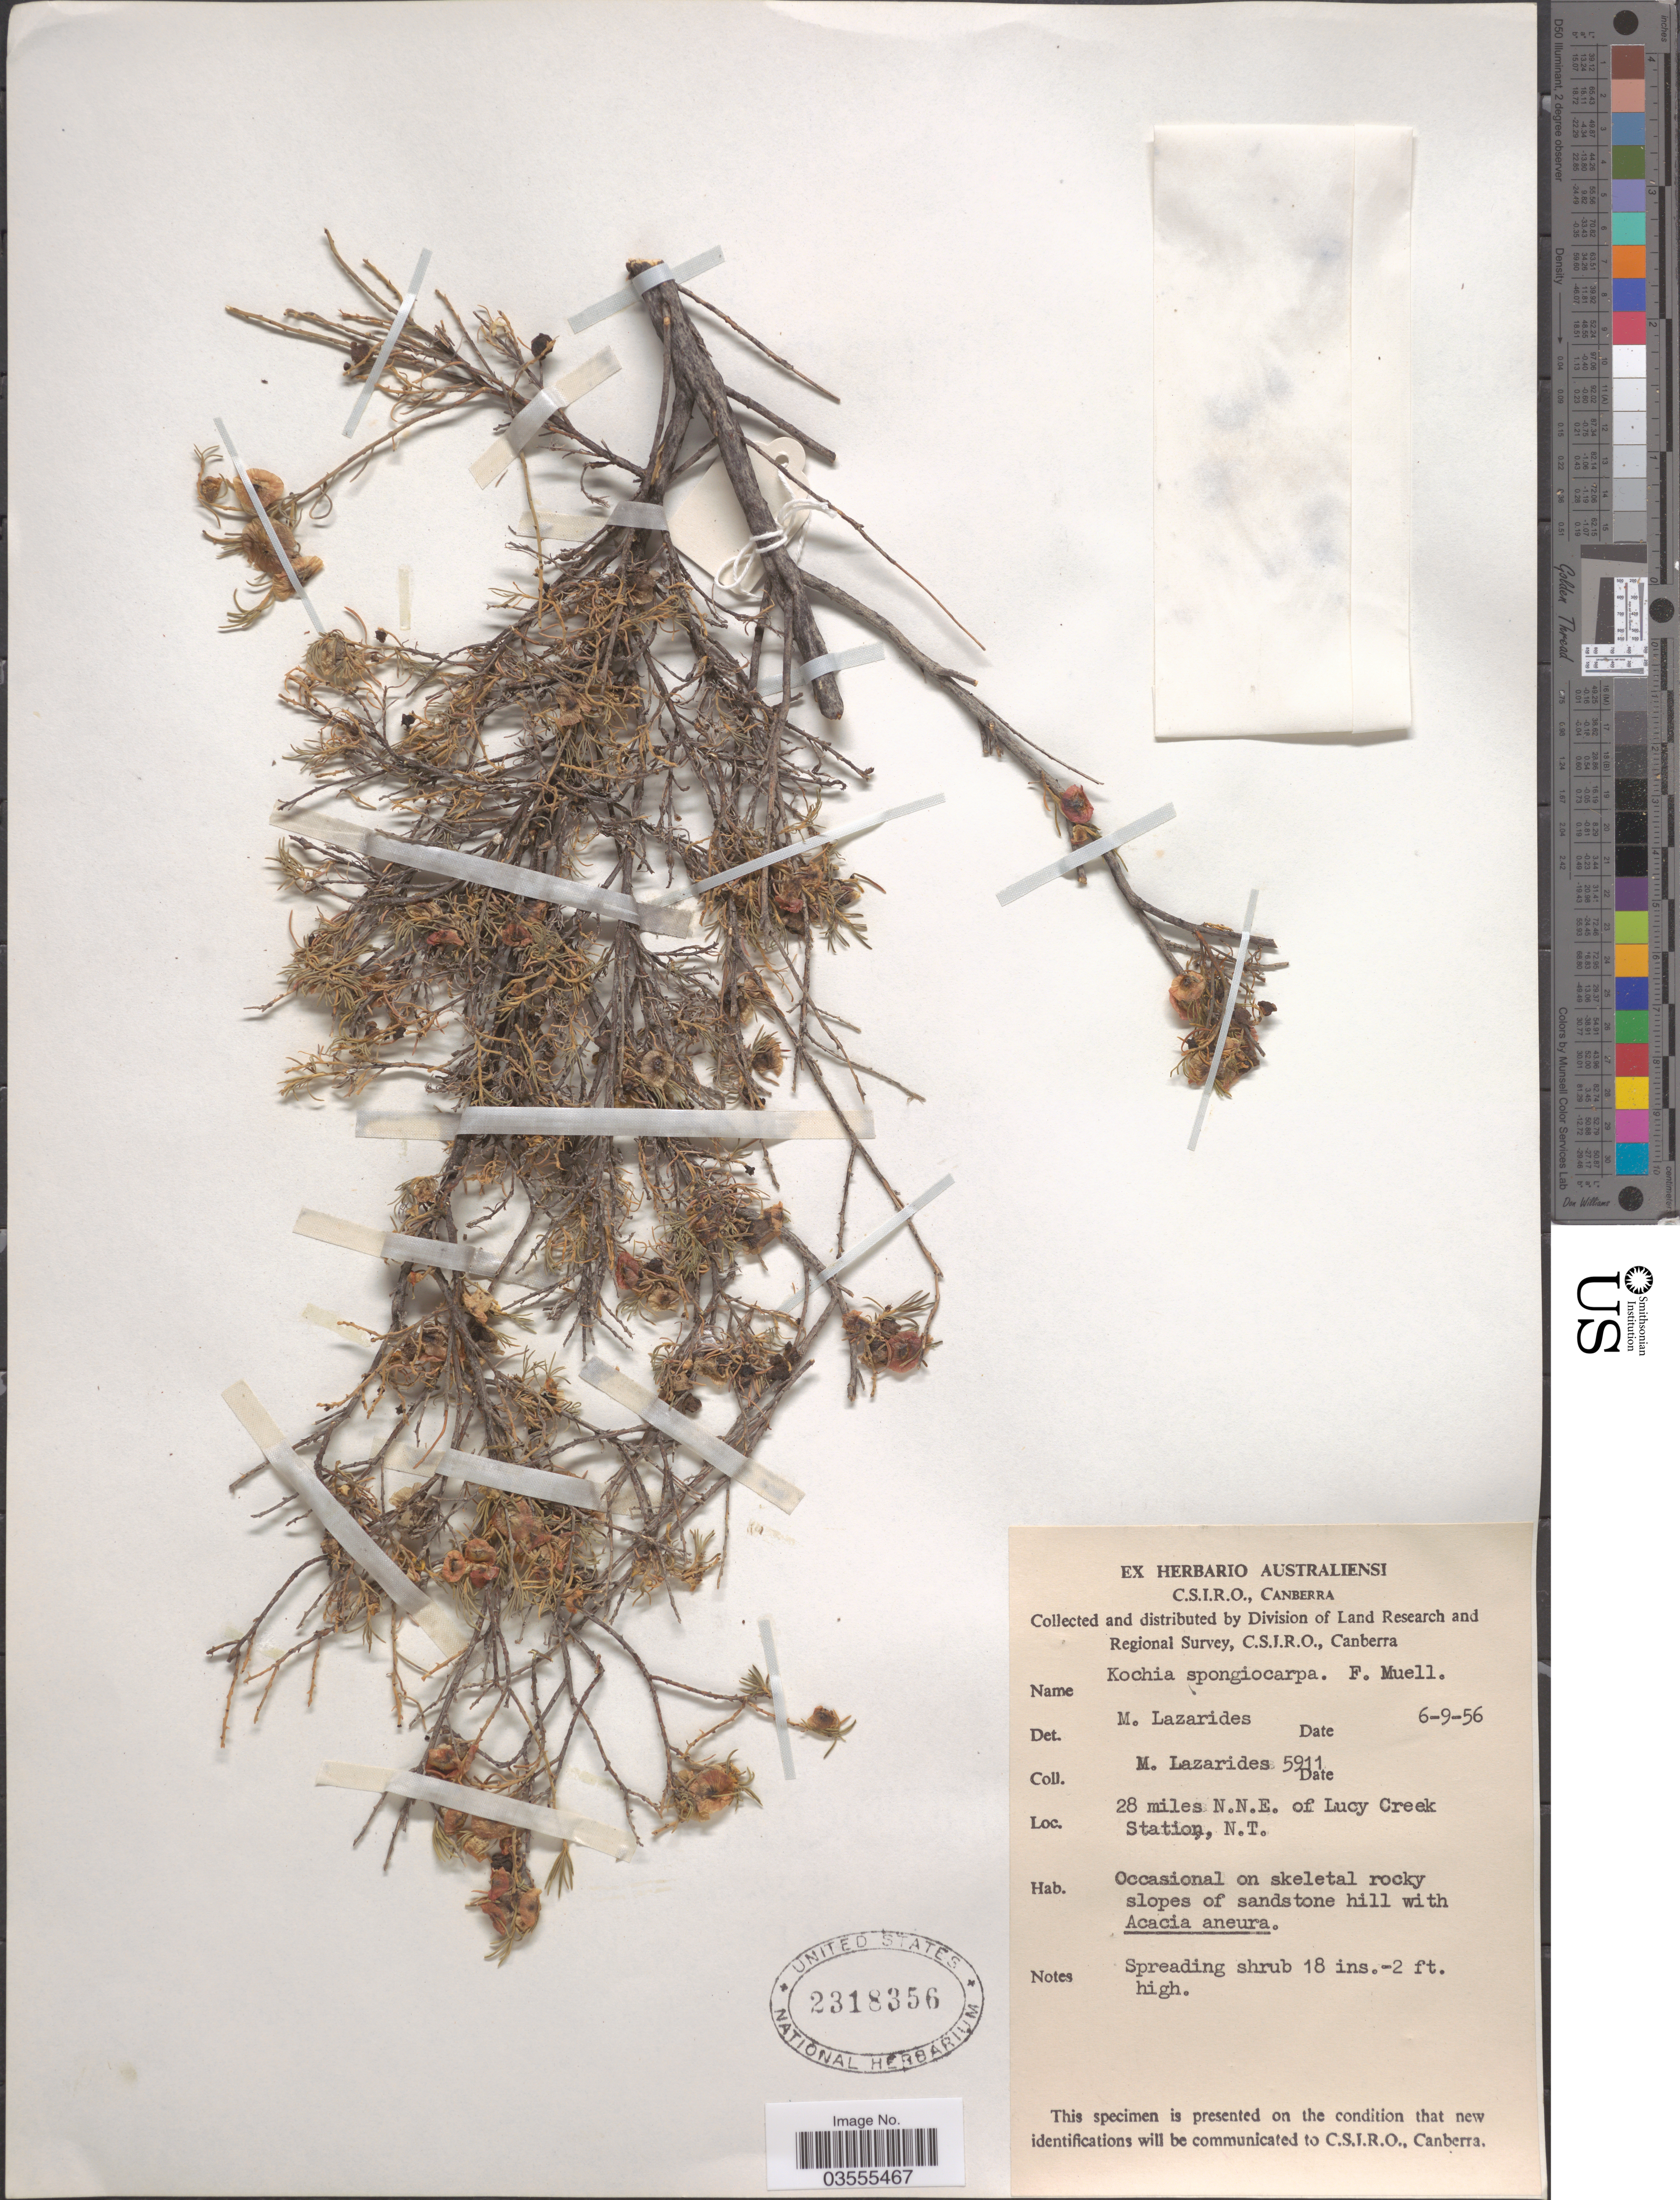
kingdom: Plantae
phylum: Tracheophyta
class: Magnoliopsida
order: Caryophyllales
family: Amaranthaceae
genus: Maireana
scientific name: Maireana campanulata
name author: Paul G. Wilson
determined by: Wilson, Paul G.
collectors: M. Lazarides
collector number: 5911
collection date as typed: Transcribed d/m/y: 6/9/56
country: Australia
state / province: Northern Territory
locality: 28 miles N. N. E. of Lucy Creek Station.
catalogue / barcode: US 2318356